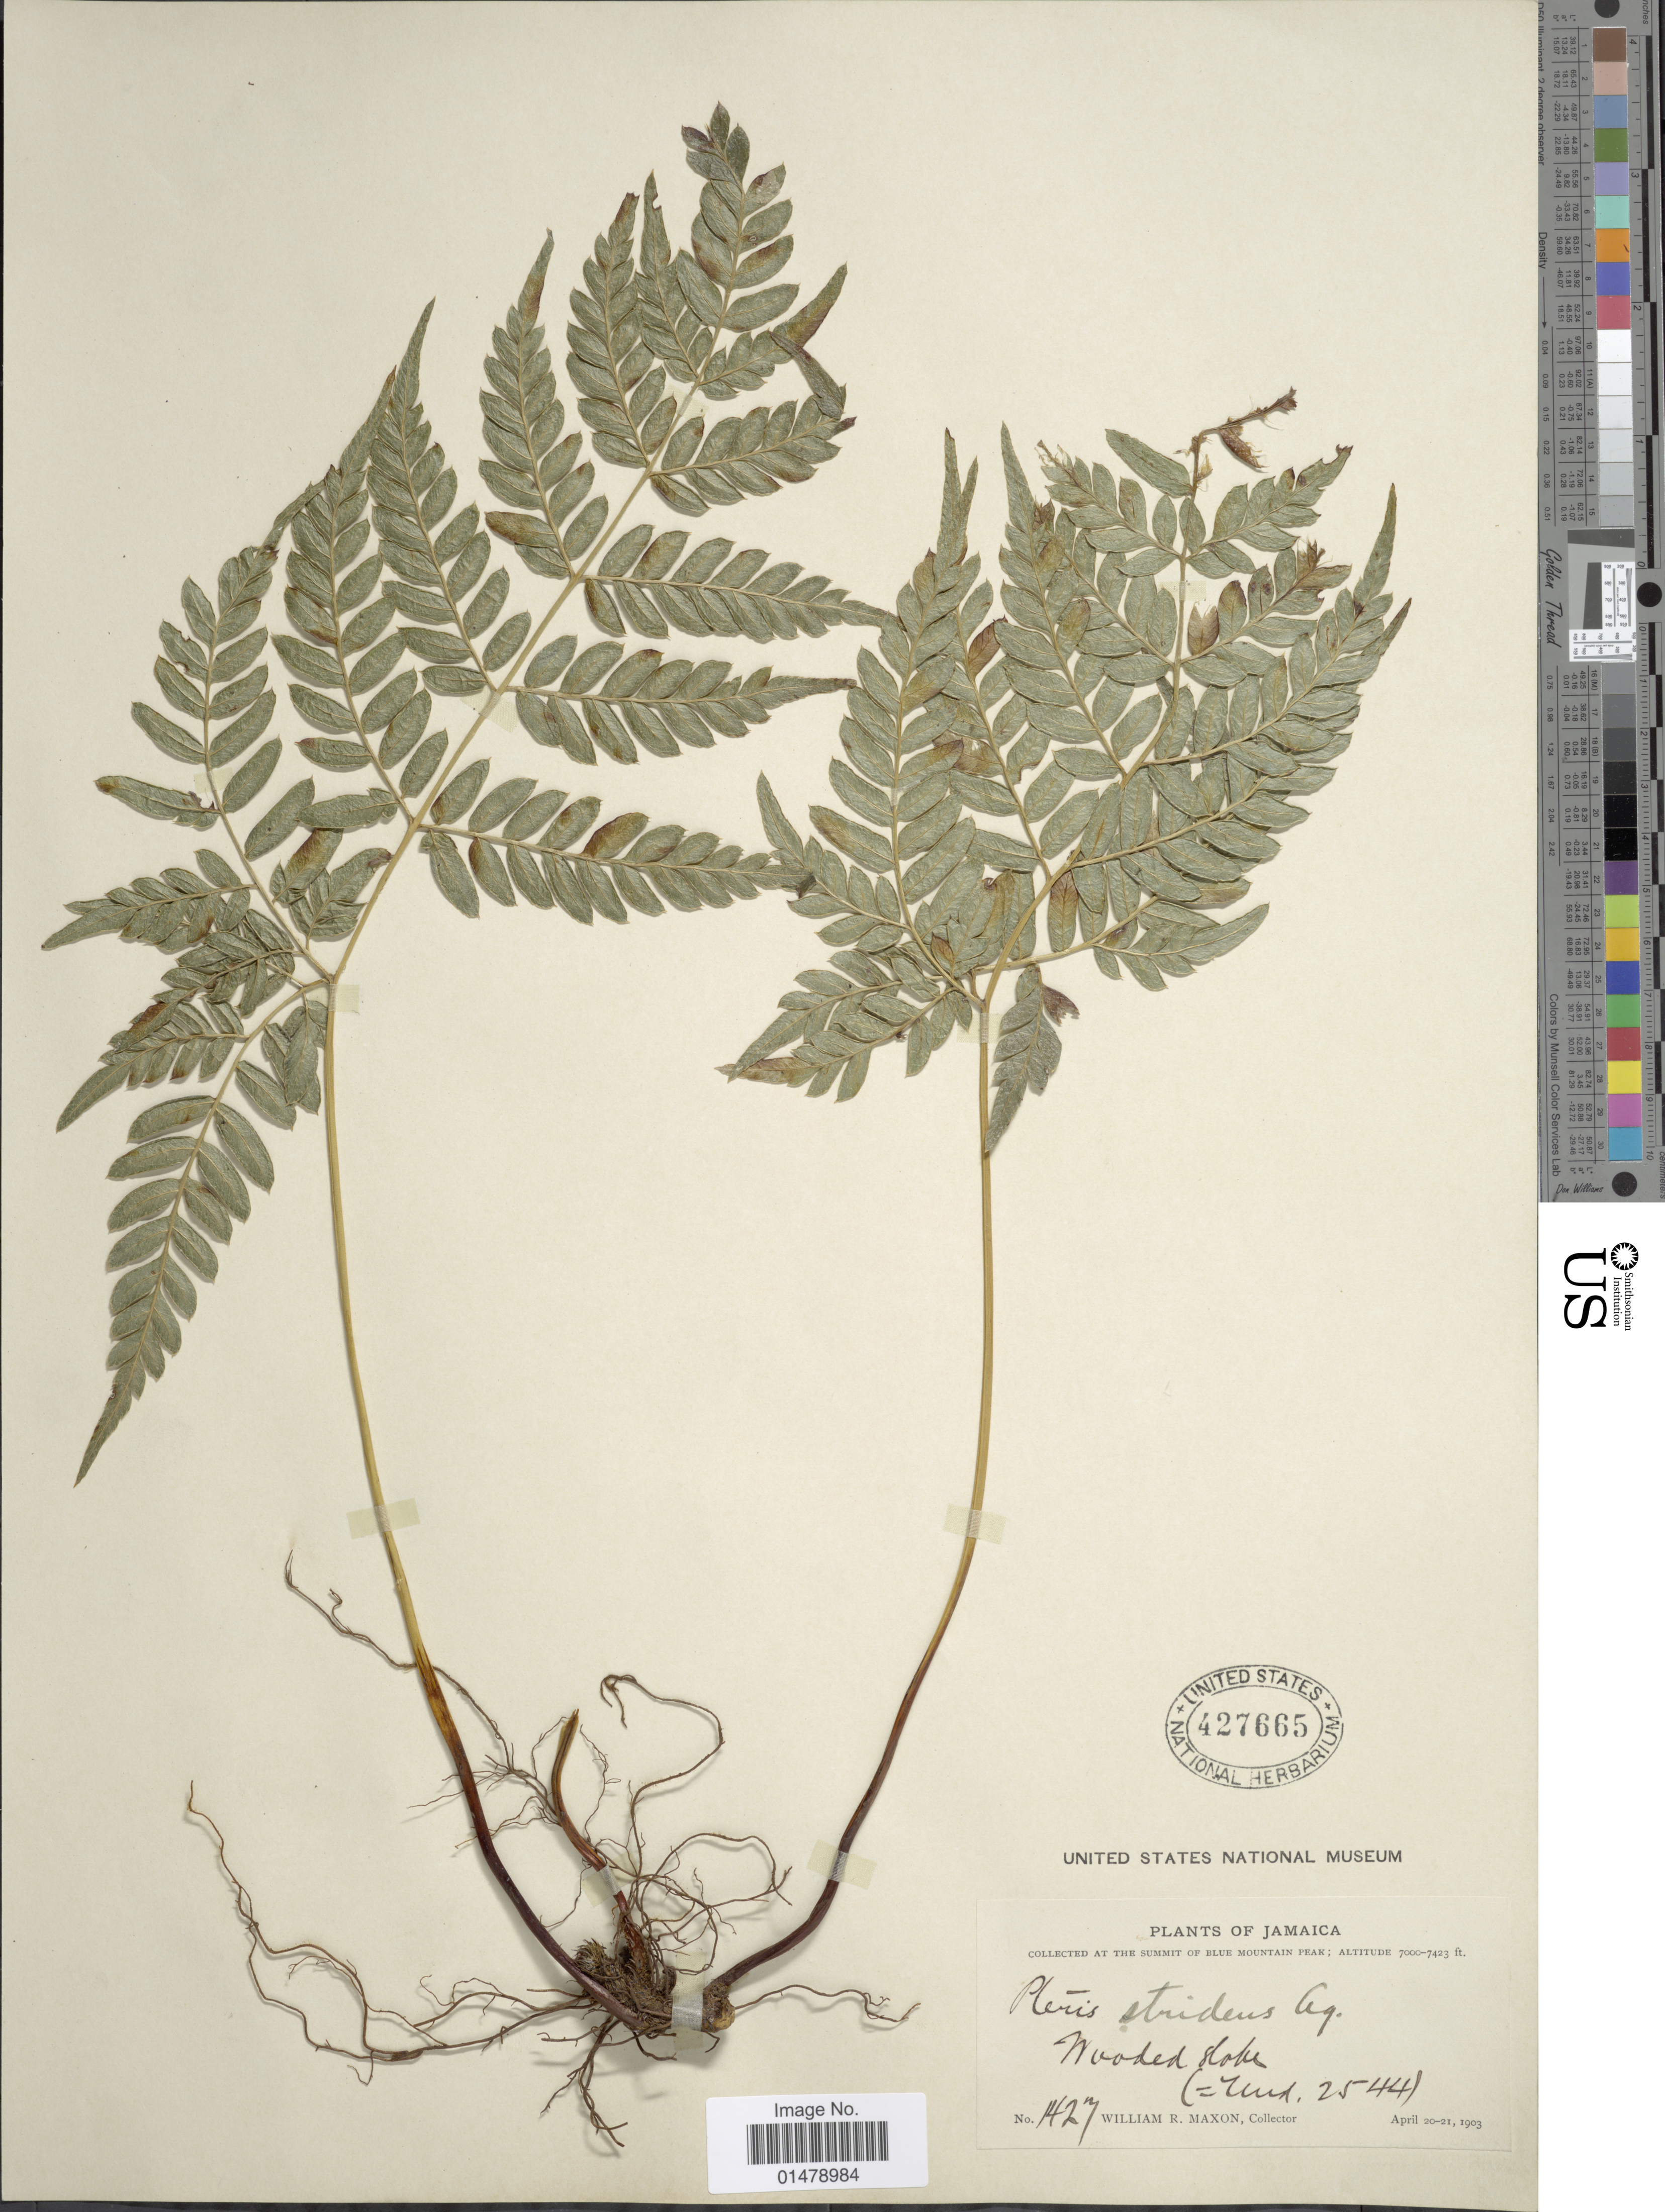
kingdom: Plantae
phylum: Tracheophyta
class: Polypodiopsida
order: Polypodiales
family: Pteridaceae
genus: Pteris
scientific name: Pteris stridens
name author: J. Agardh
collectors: W. R. Maxon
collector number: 1427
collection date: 1903-04-20/1903-04-21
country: Jamaica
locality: At the summit of Blue Mountain Peak.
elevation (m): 2134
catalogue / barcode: US 427665